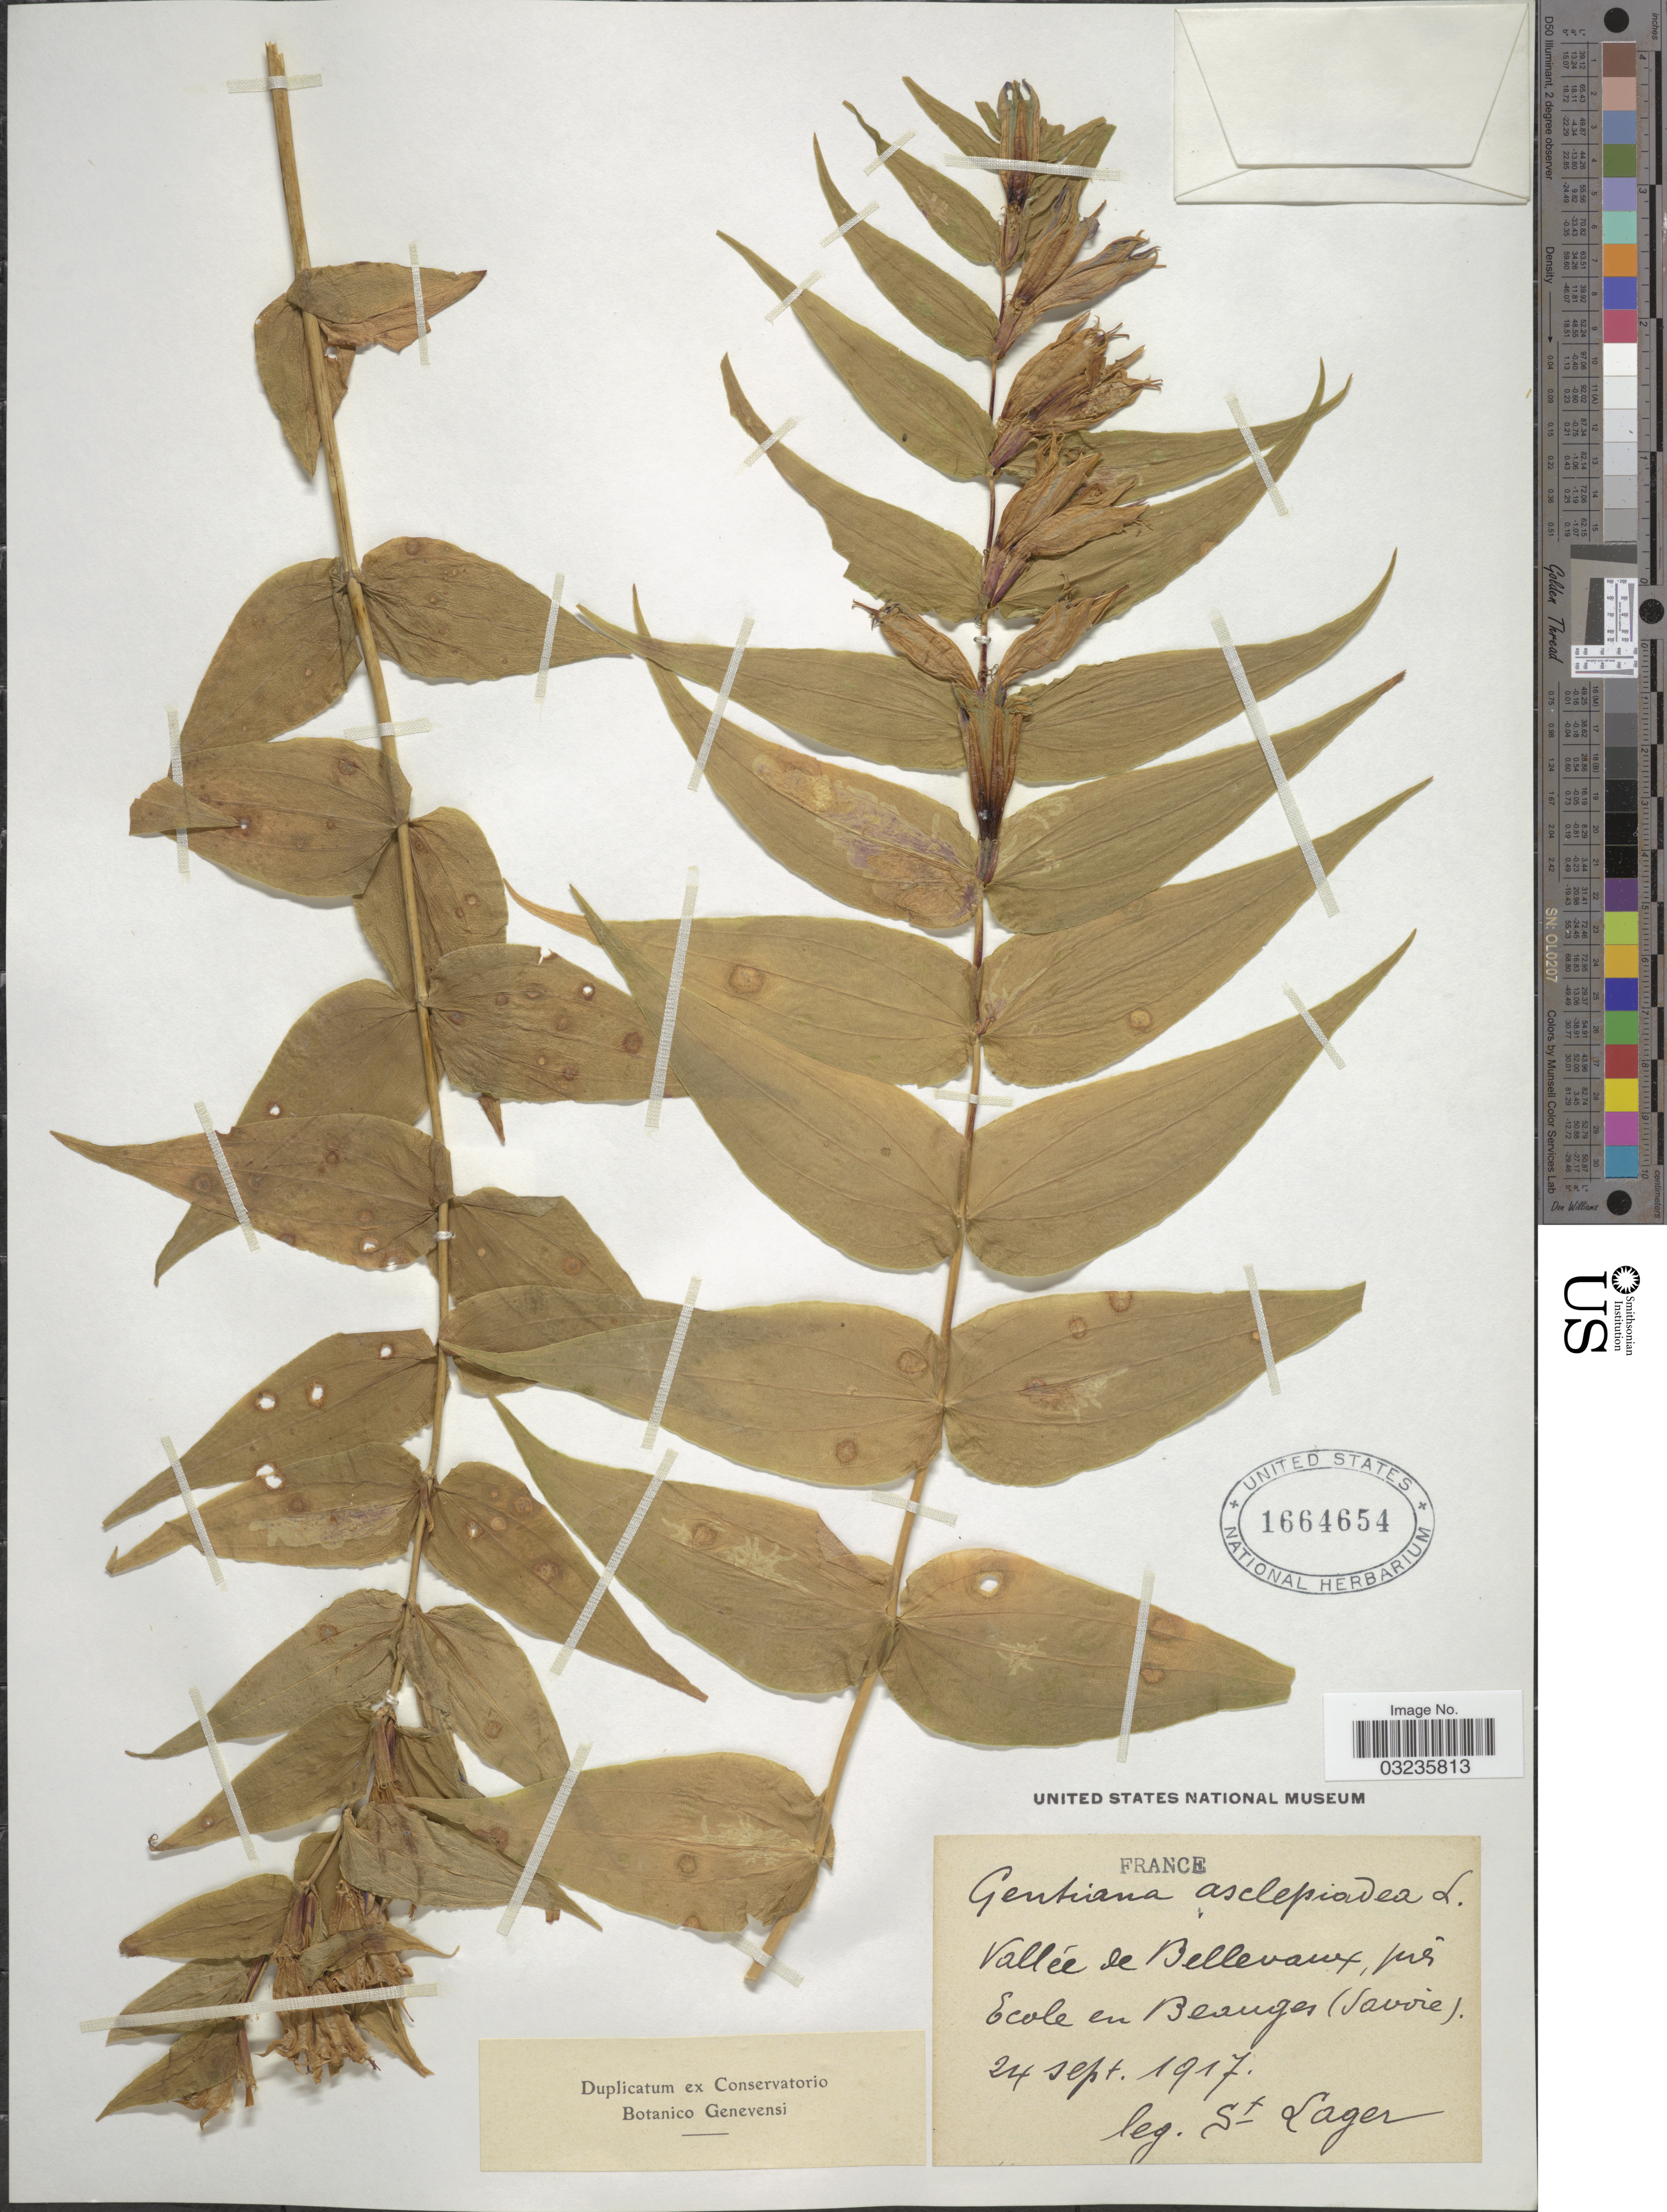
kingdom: Plantae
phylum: Tracheophyta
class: Magnoliopsida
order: Gentianales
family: Gentianaceae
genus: Gentiana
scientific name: Gentiana asclepiadea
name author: L.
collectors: -. St. Lager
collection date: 1917-09-24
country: France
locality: Vallée de Bellevaux, prés Ecole en Beauges (Savoie).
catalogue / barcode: US 1664654